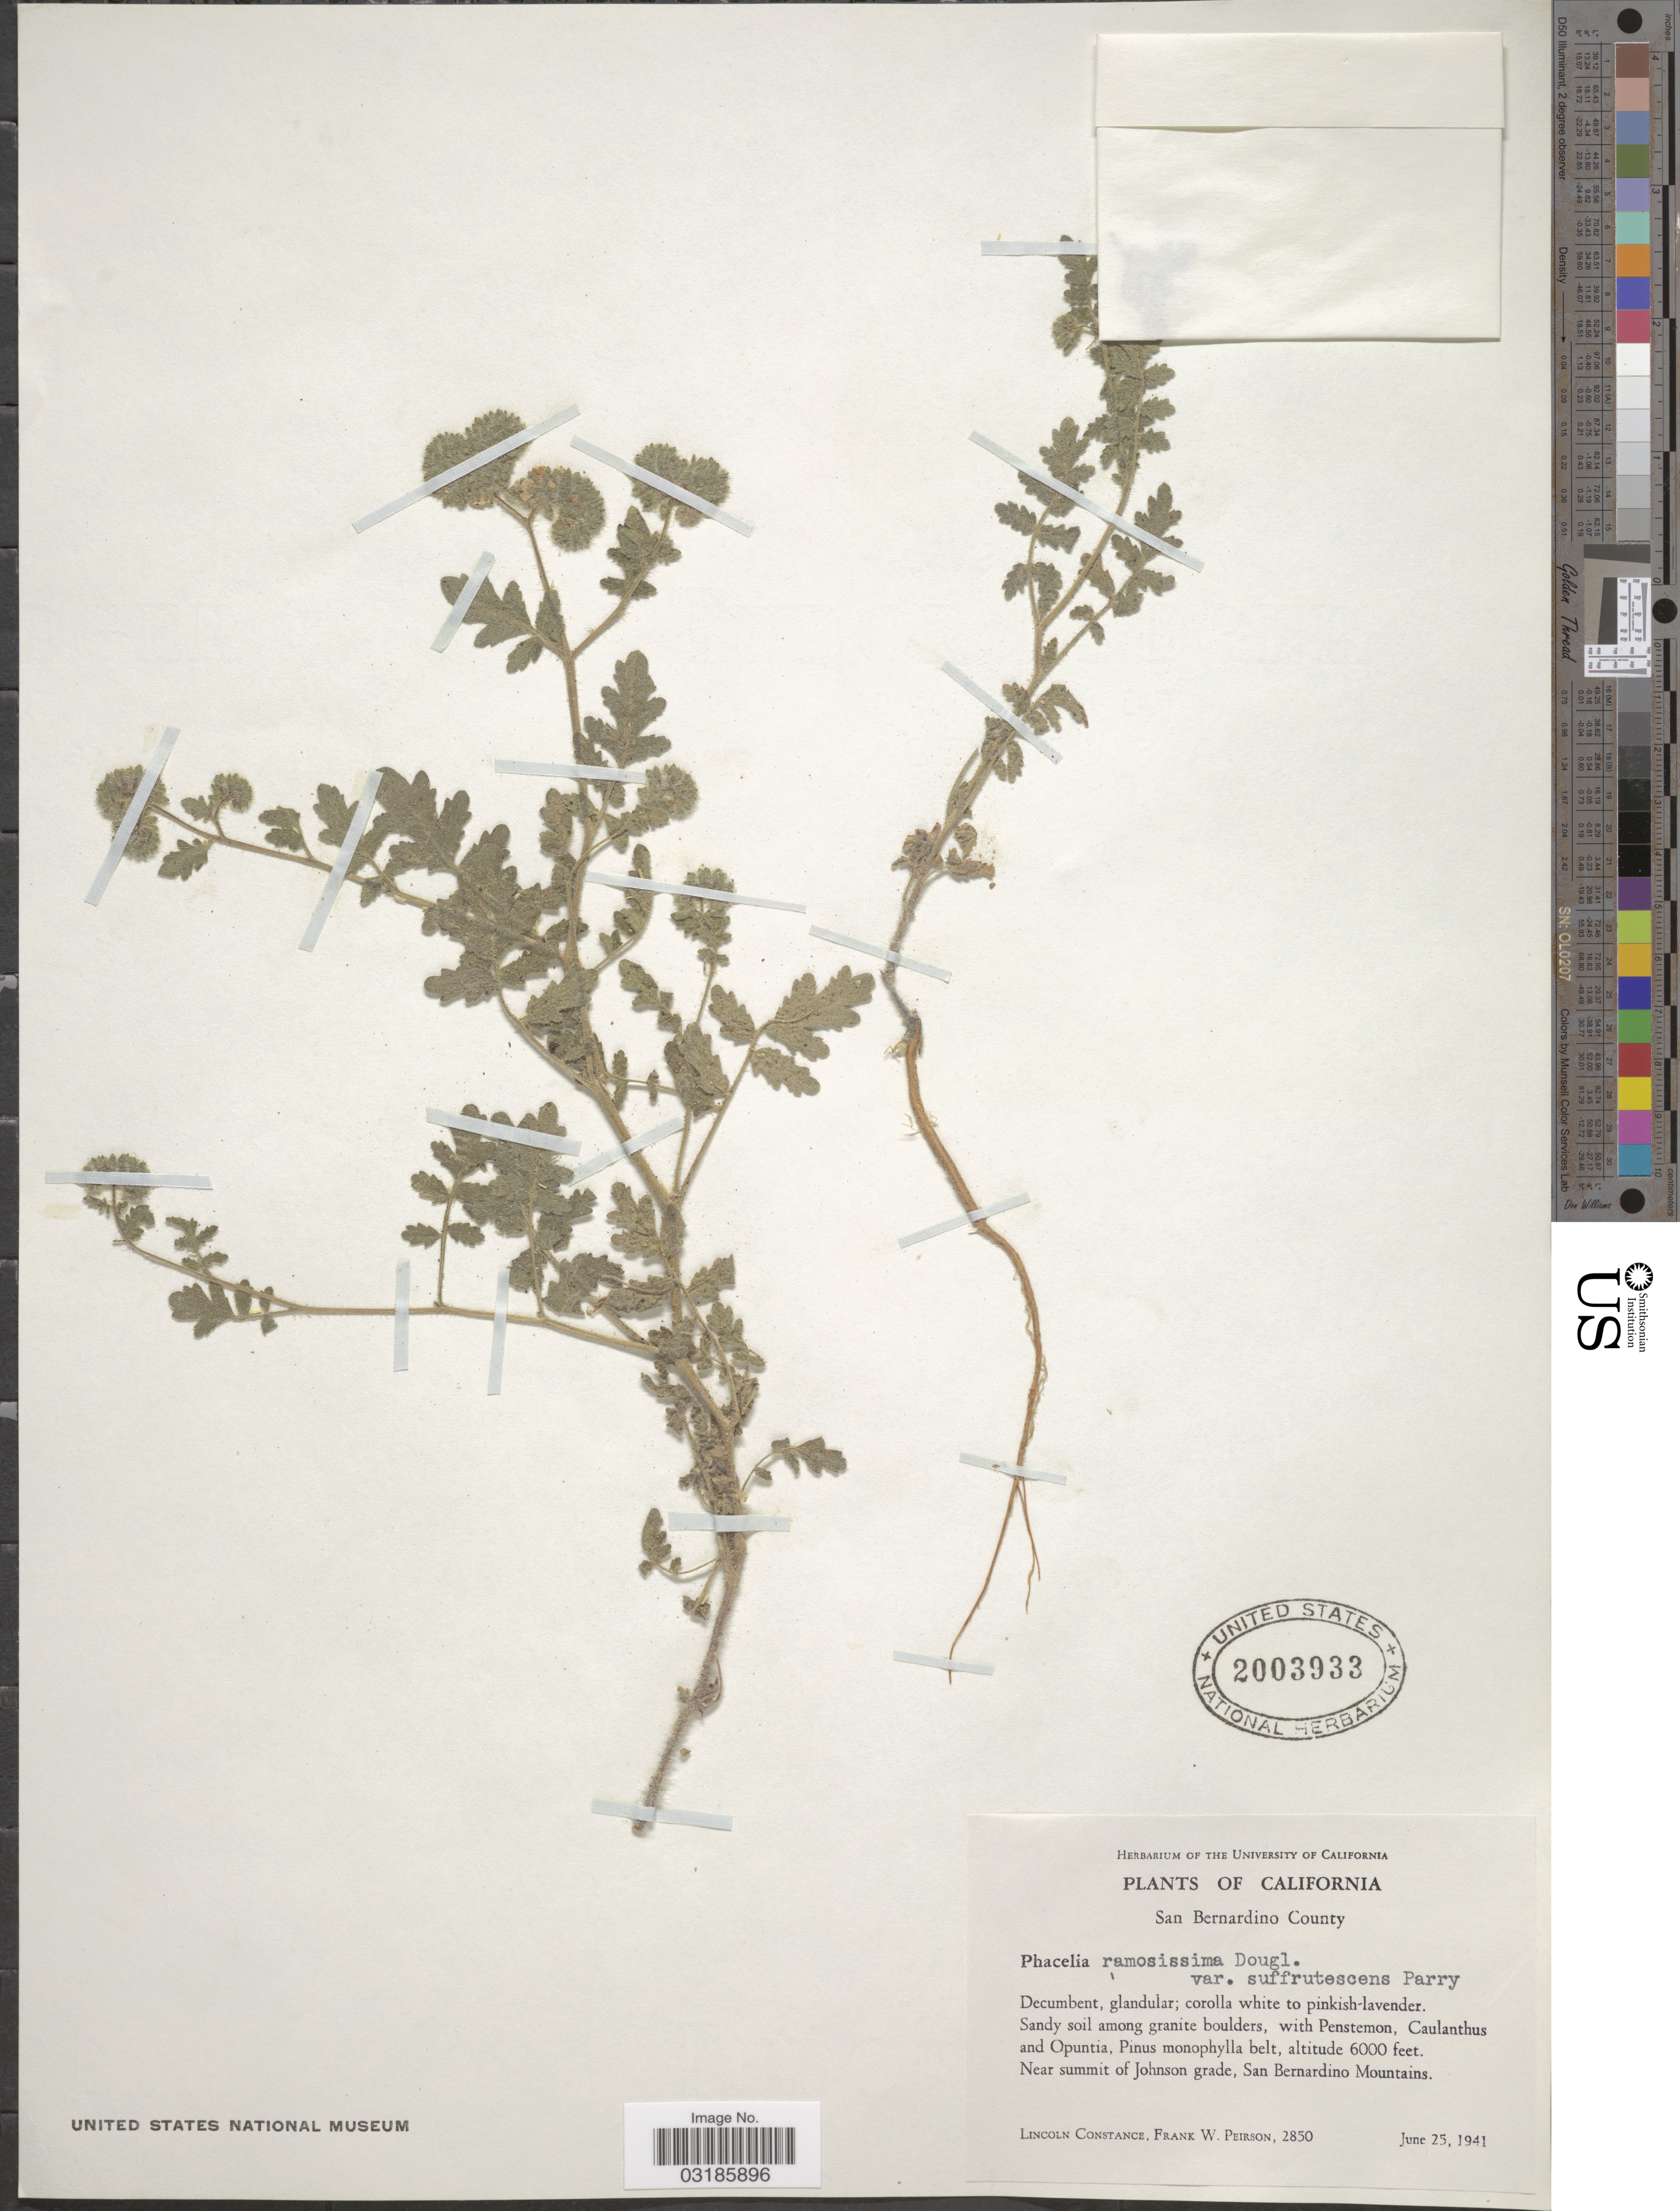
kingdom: Plantae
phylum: Tracheophyta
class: Magnoliopsida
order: Boraginales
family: Hydrophyllaceae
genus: Phacelia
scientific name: Phacelia ramosissima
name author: Douglas ex Lehm.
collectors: L. Constance & F. Peirson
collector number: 2850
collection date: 1941-06-25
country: United States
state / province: California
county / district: San Bernardino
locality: San Bernardino County. Near Summit of Johnson grade, San Bernardino Mountains.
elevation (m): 1829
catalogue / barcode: US 2003933